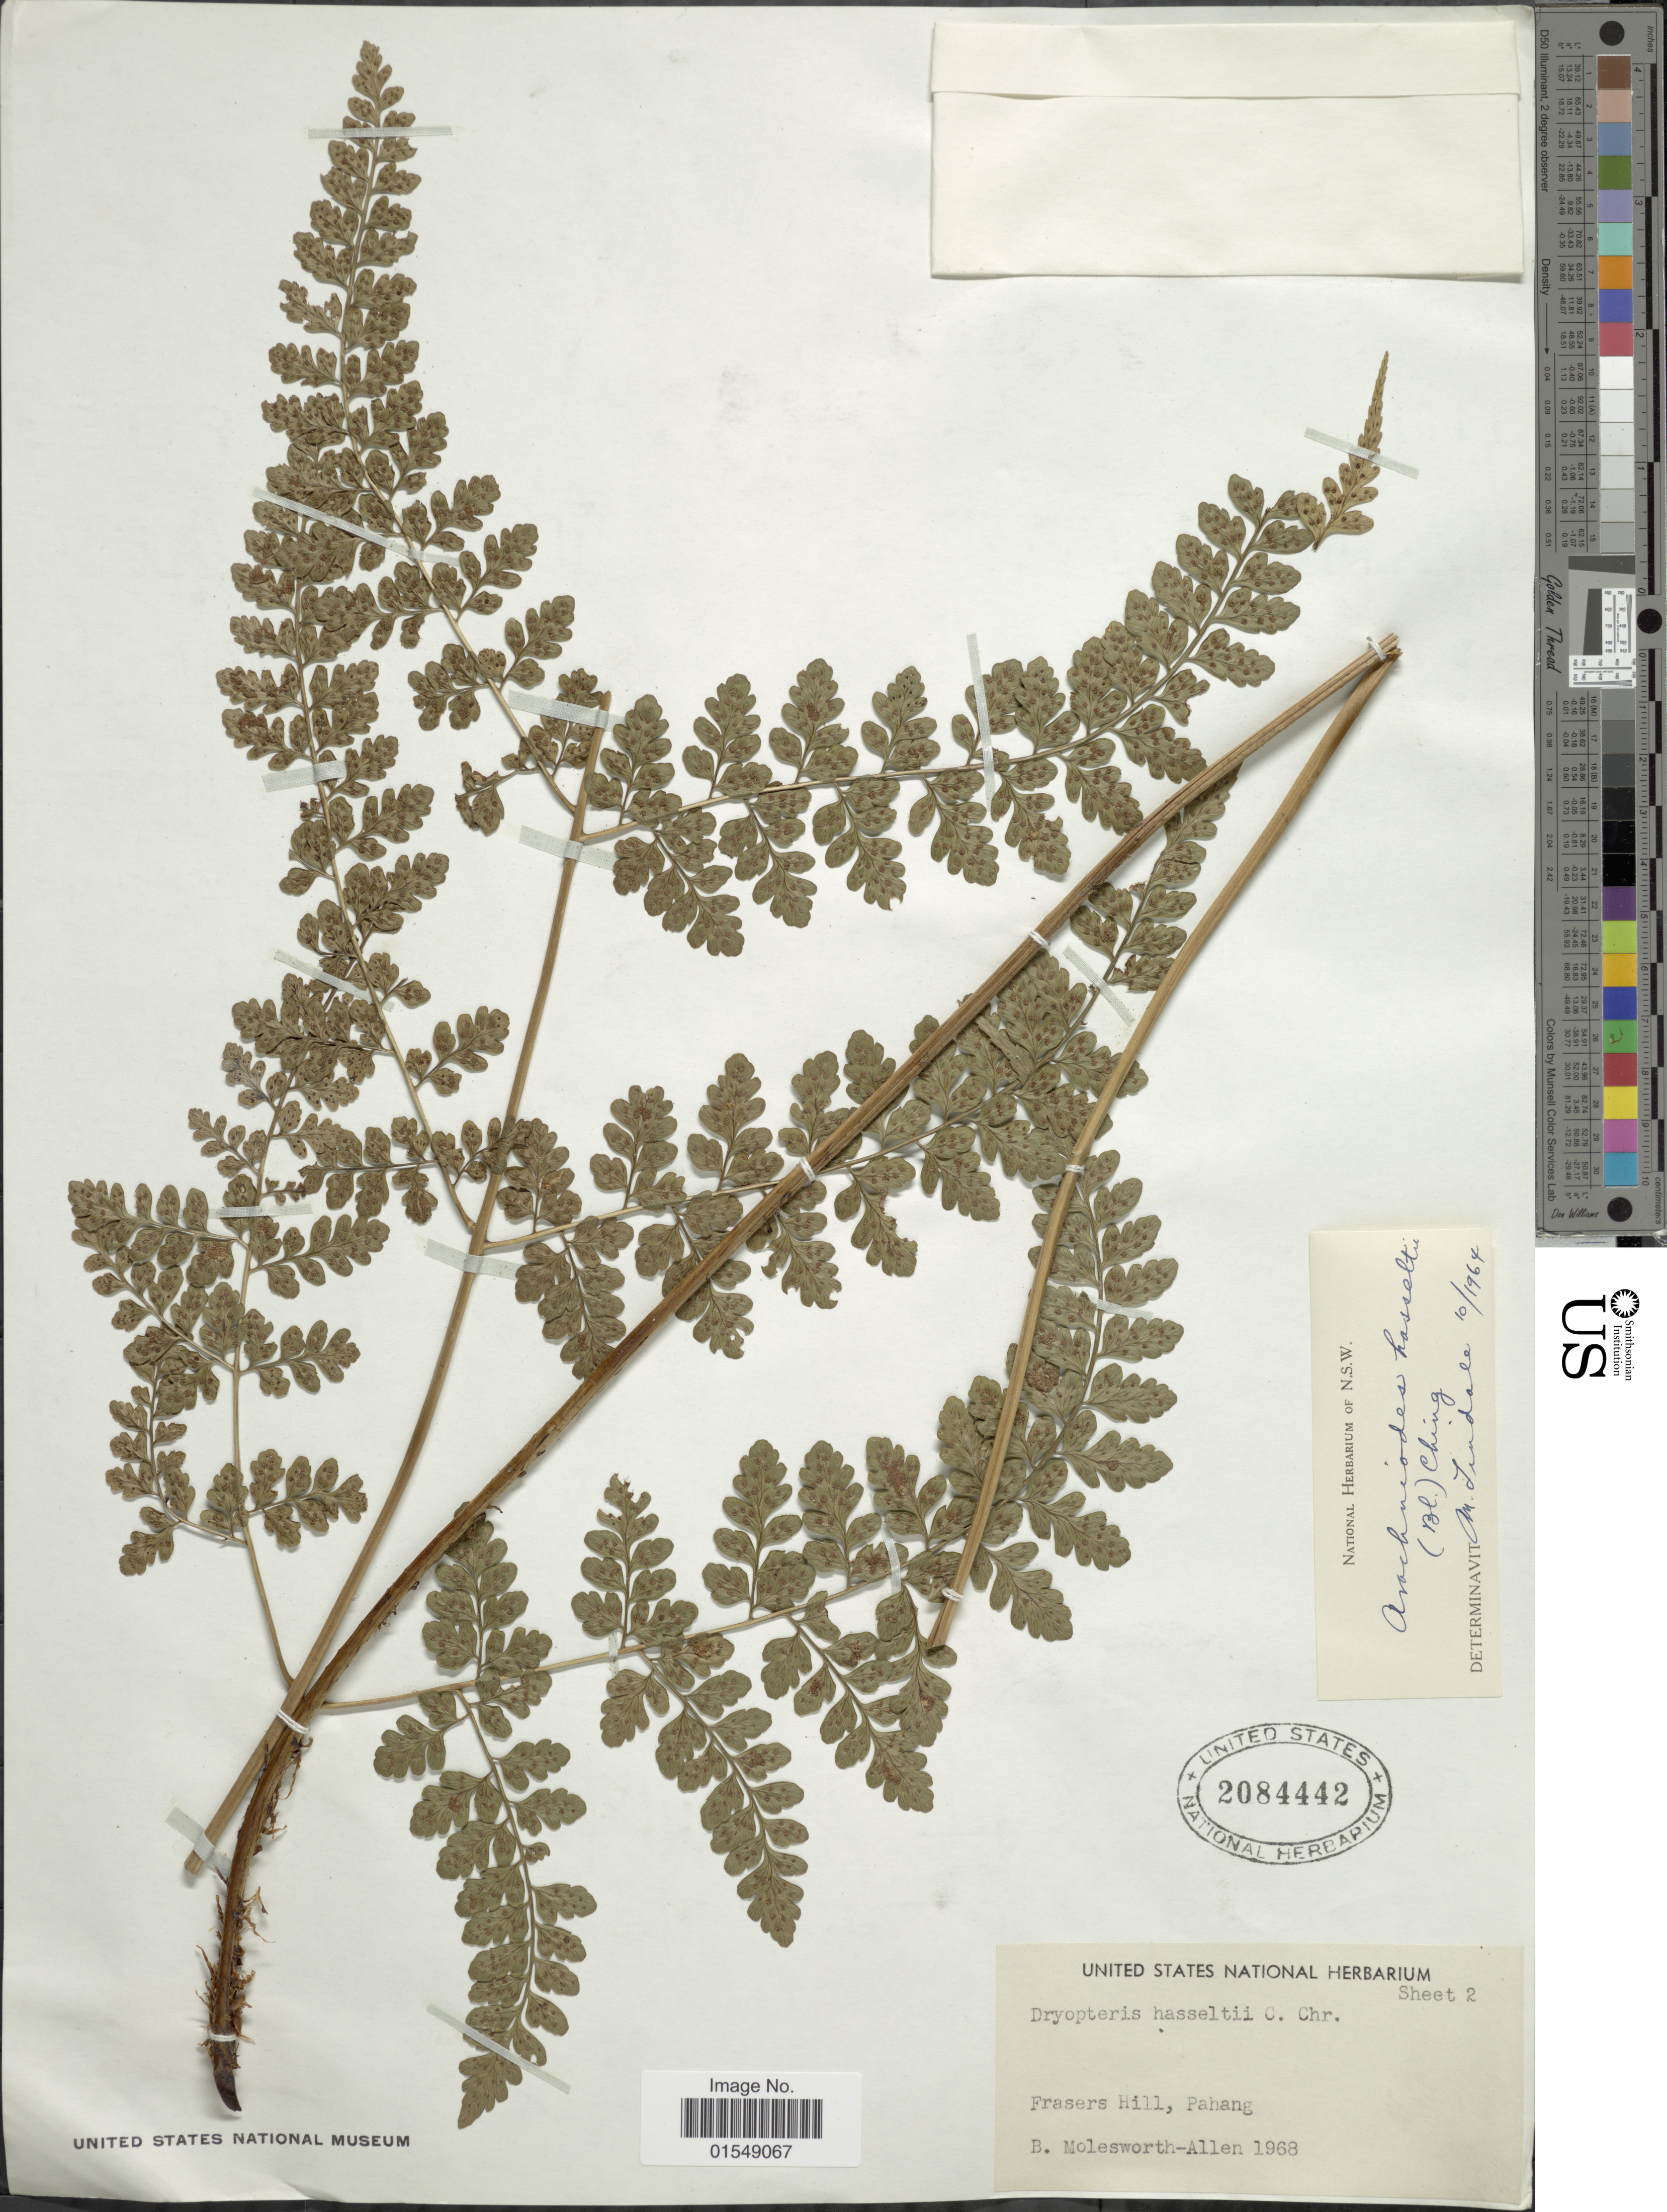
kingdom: Plantae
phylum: Tracheophyta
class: Polypodiopsida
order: Polypodiales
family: Dryopteridaceae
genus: Arachniodes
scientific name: Arachniodes hasseltii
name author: (Blume) Ching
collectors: B. E. G. Molesworth-Allen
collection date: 1968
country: Malaysia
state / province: Pahang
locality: Frasers Hill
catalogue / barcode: US 2084442